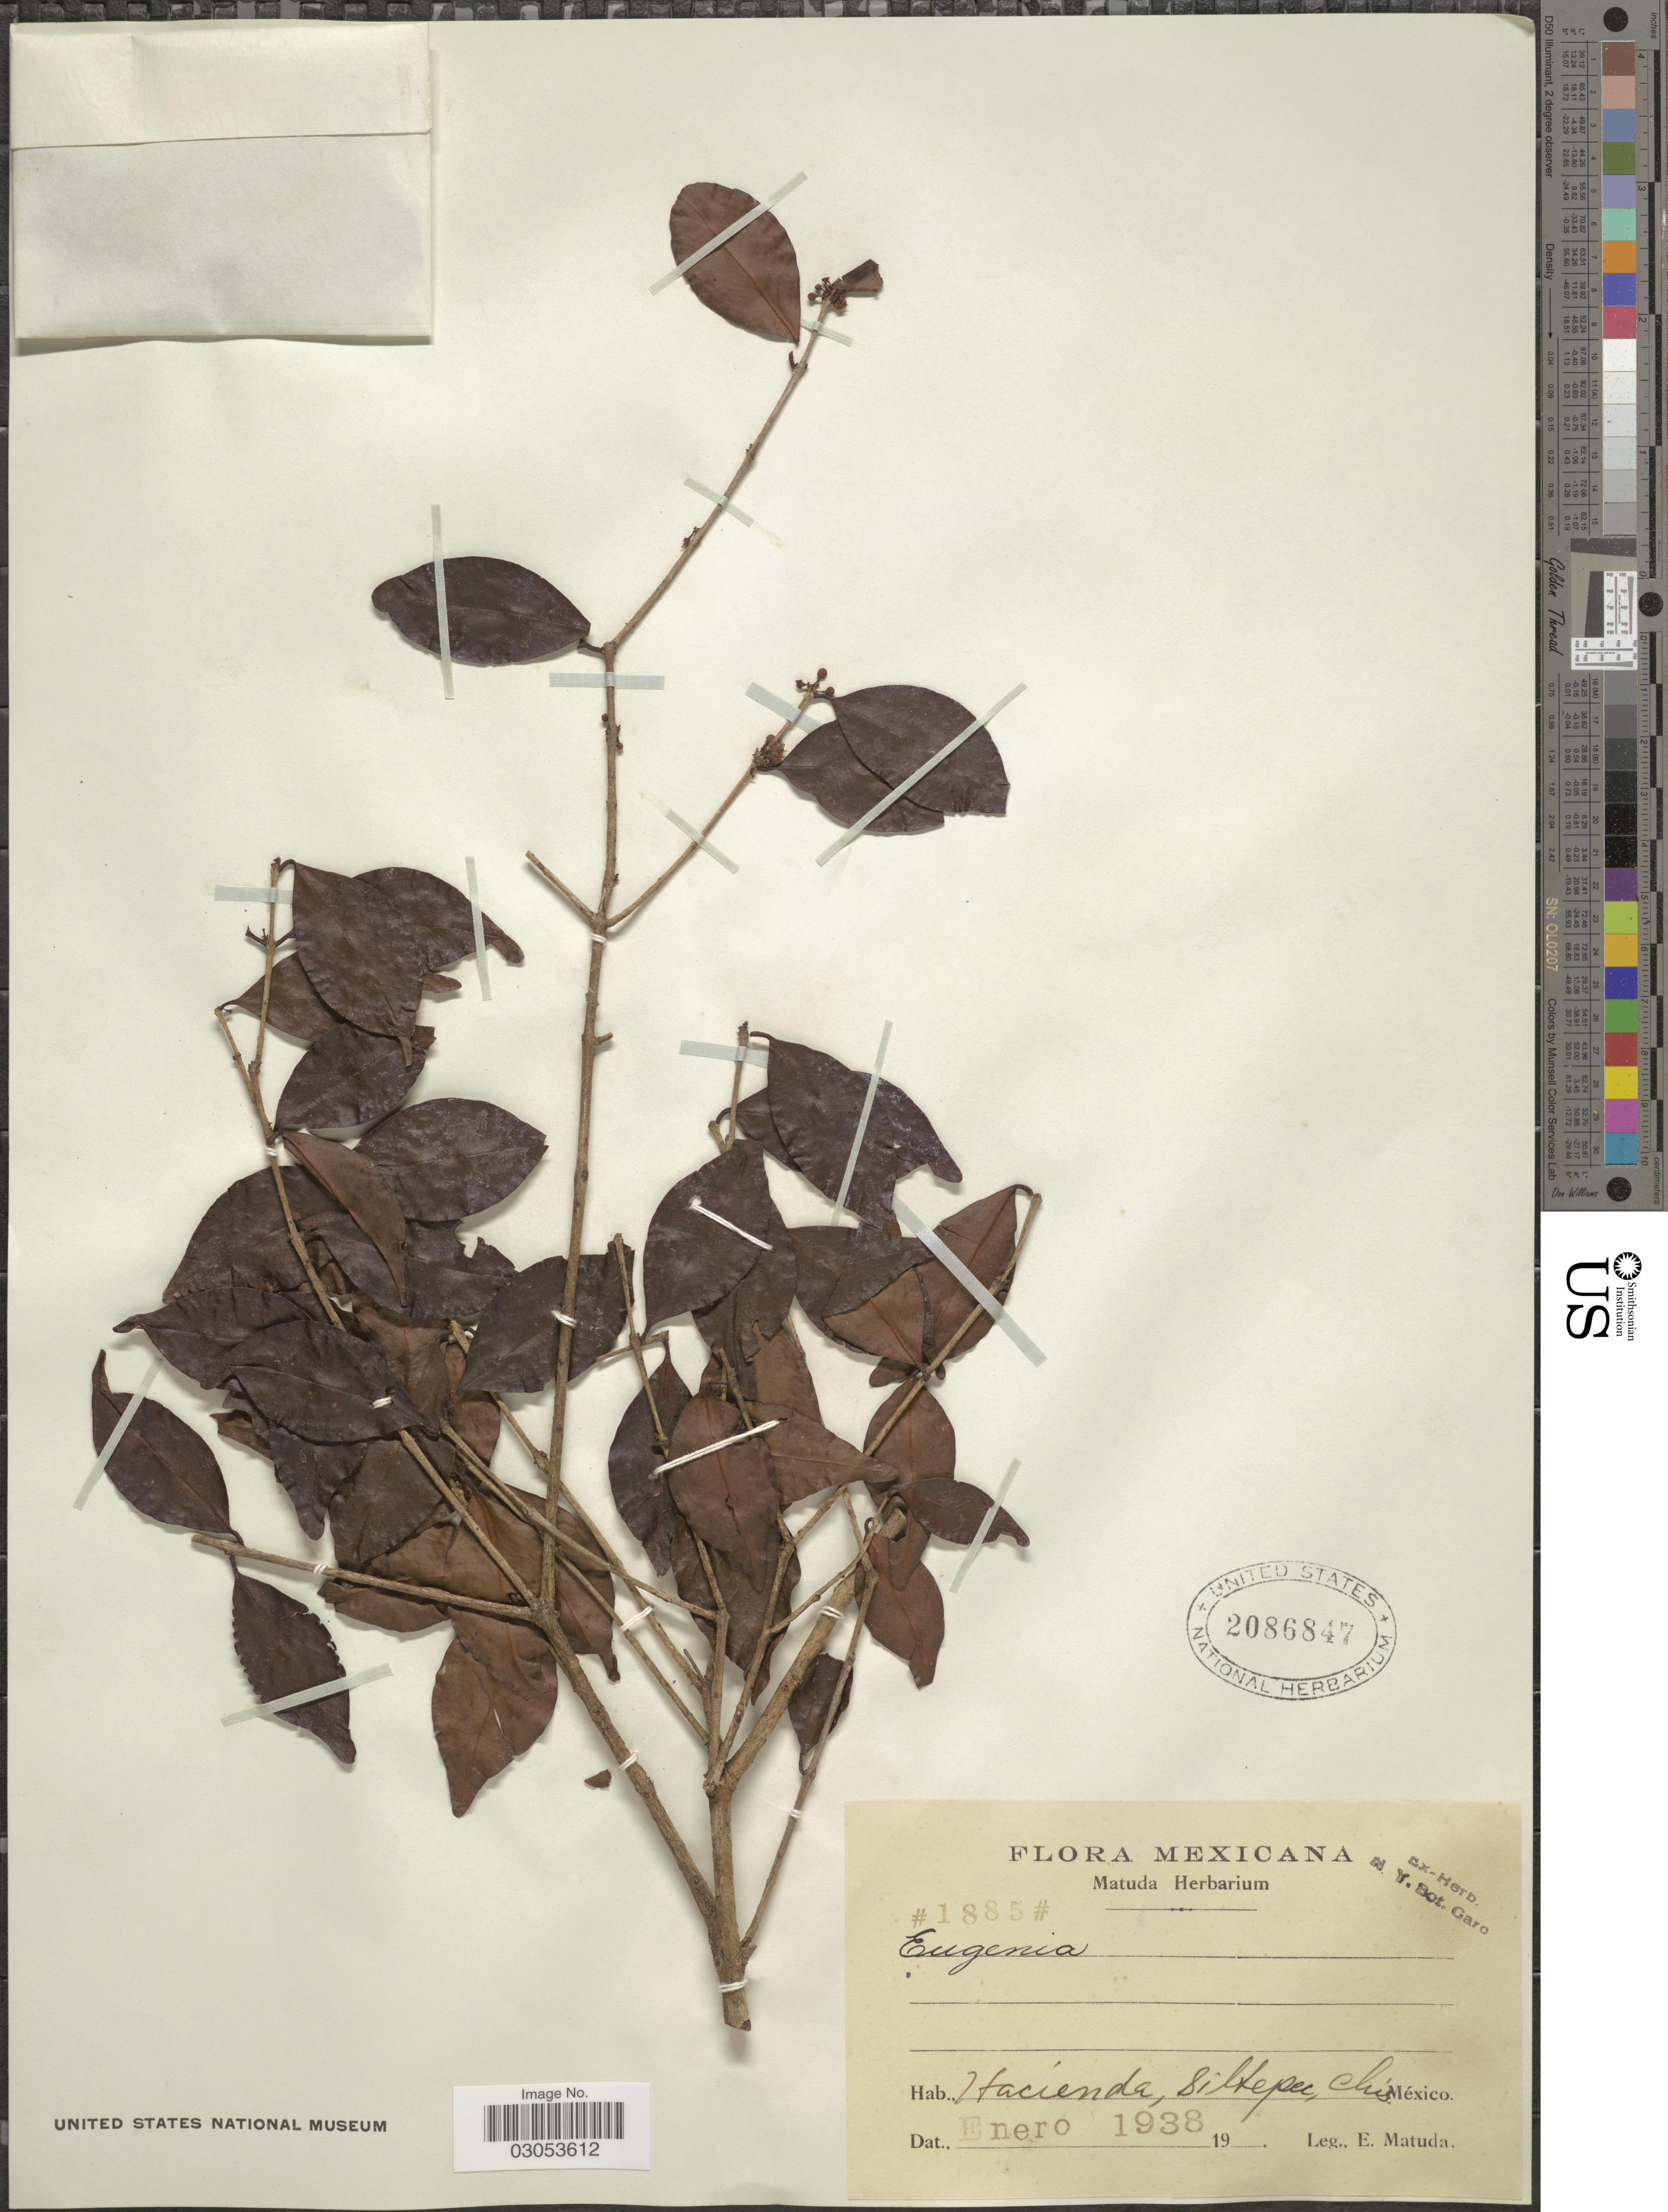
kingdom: Plantae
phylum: Tracheophyta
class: Magnoliopsida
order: Myrtales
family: Myrtaceae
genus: Eugenia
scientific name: Eugenia capulioides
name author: Lundell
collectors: E. Matuda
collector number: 1885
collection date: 1938-01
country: Mexico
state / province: Chiapas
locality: Hacienda, Siltepec.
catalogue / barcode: US 2086847